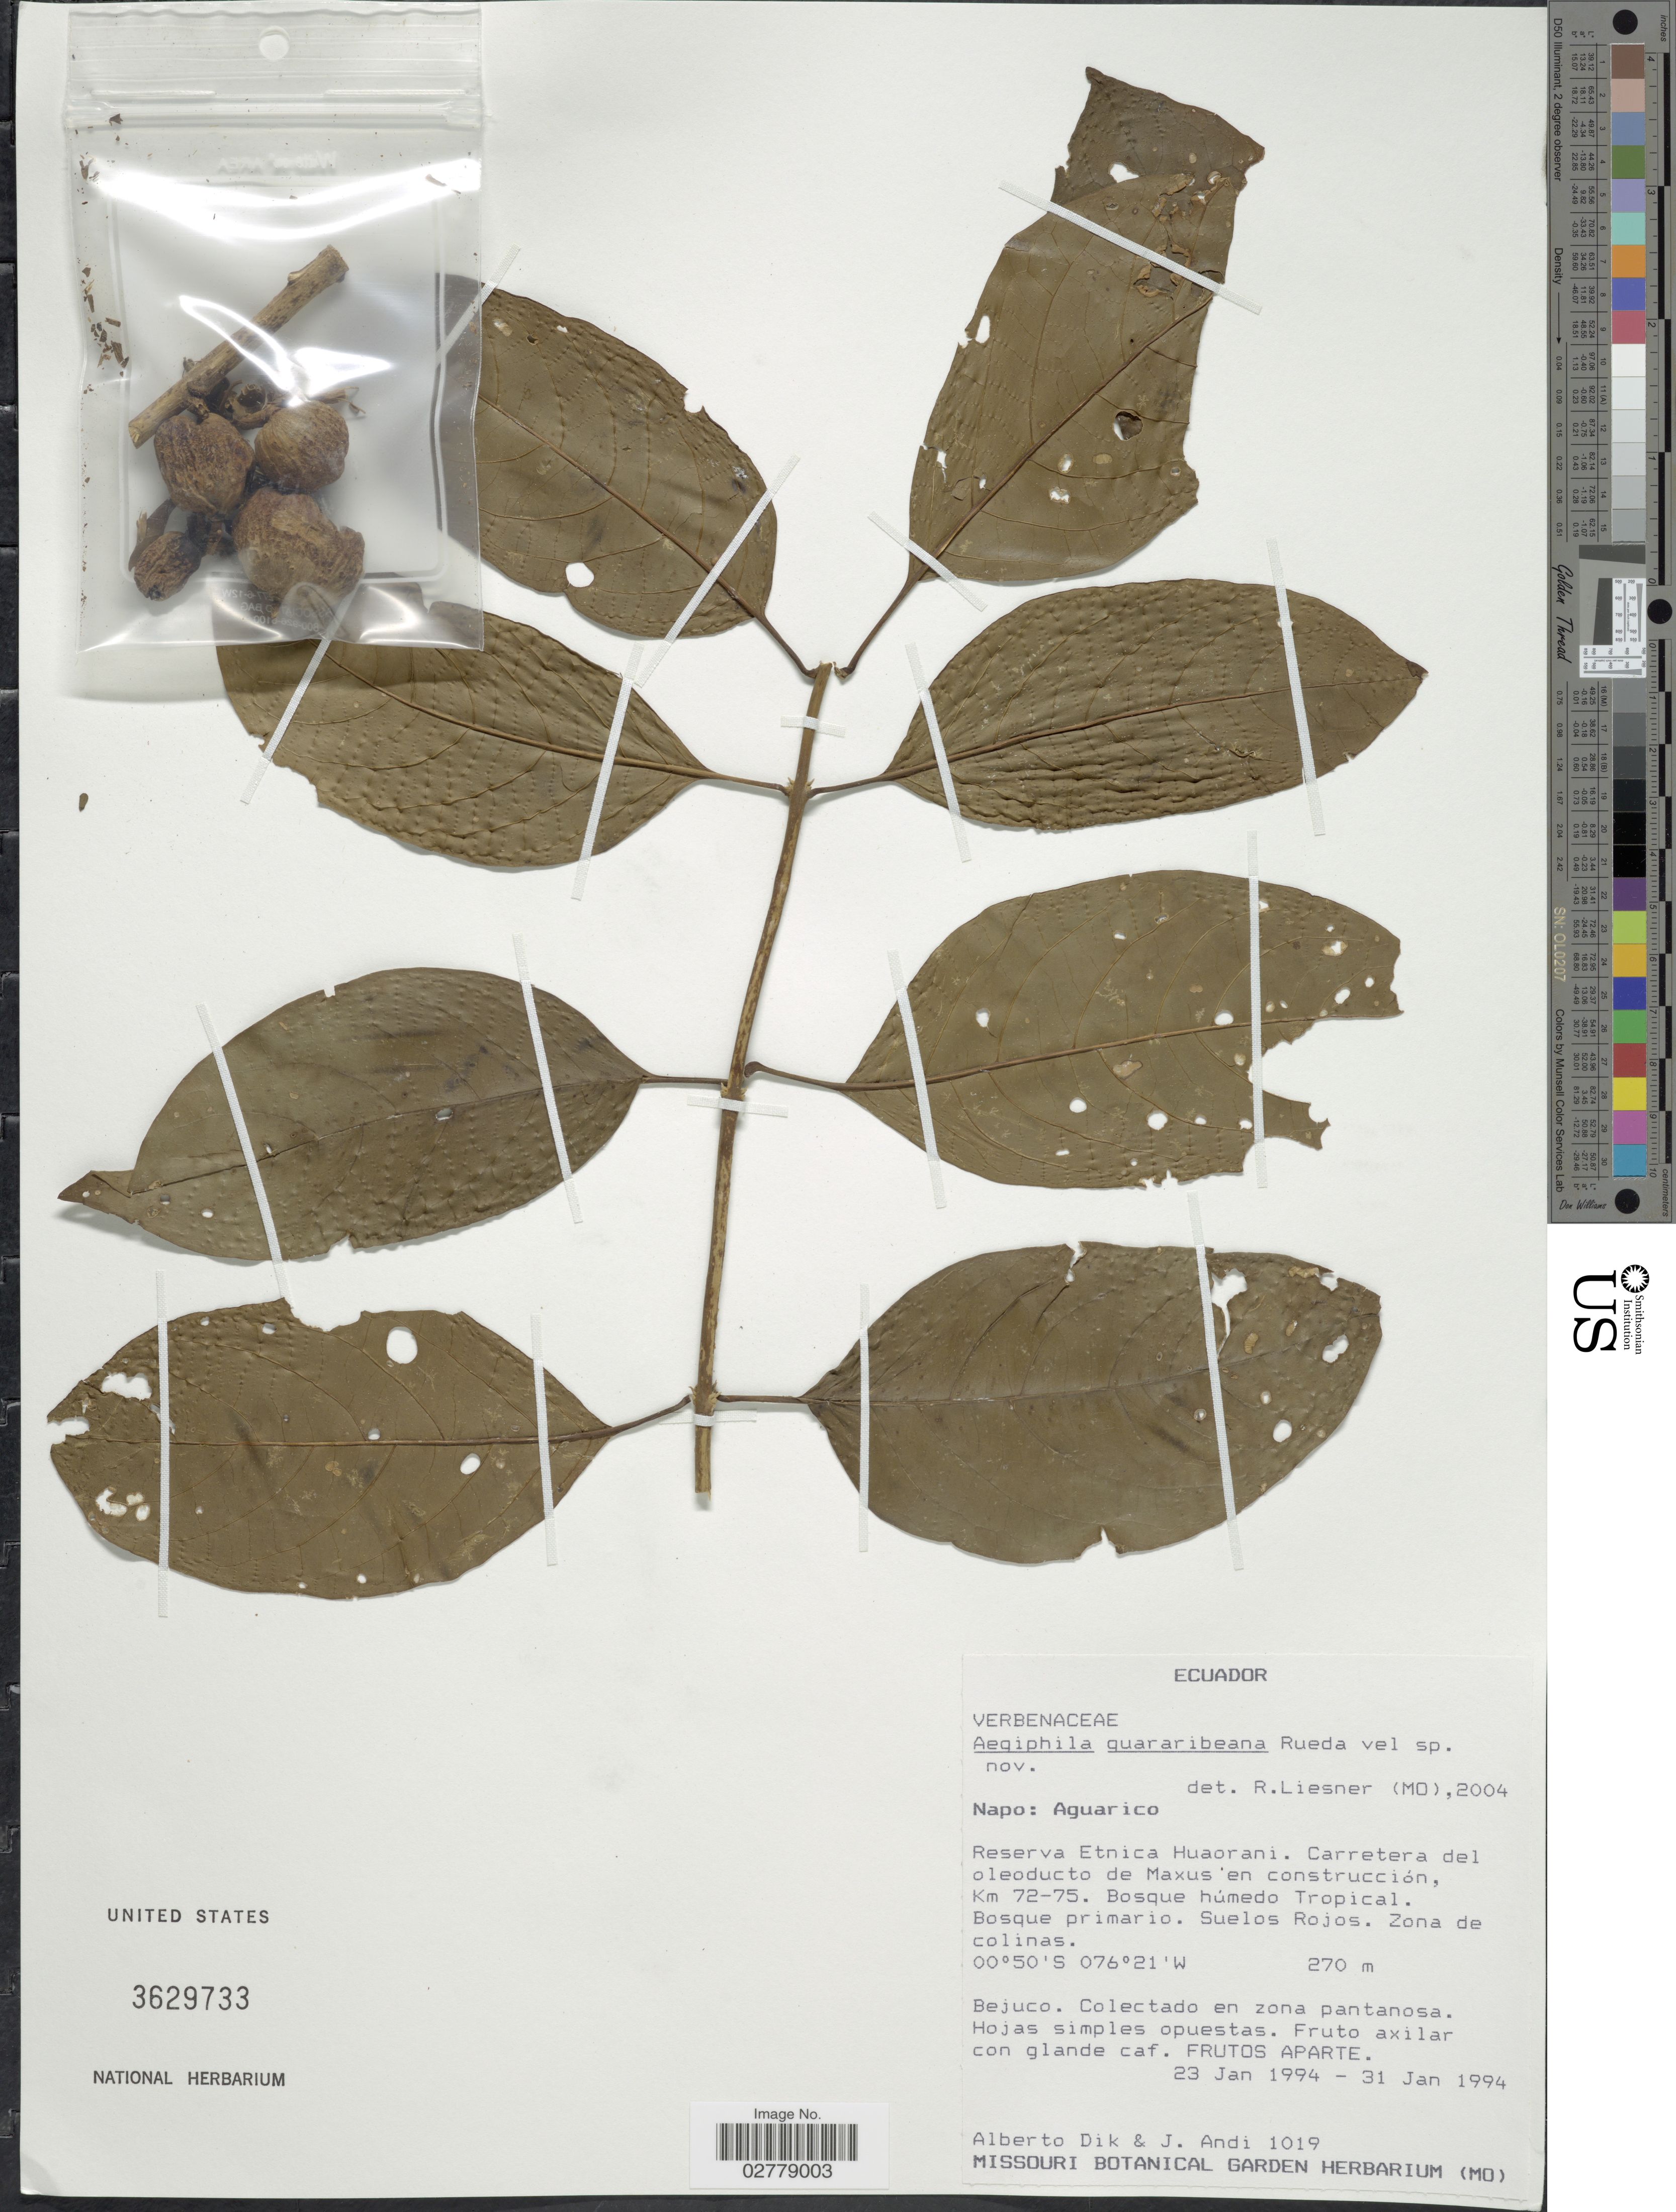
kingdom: Plantae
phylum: Tracheophyta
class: Magnoliopsida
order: Lamiales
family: Lamiaceae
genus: Aegiphila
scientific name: Aegiphila quararibeana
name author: Rueda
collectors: A. Dik & J. Andi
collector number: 1019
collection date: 1994-01-23/1994-01-31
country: Ecuador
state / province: Napo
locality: Aguarico. Reserva Etnica Huaorani. Carretera del oleoducto de Maxus en construcción, Km 72-75. Bosque húmedo Tropical. Bosque primario. Suelos Rojos. Zona de colinas.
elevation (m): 270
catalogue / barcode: US 3629733